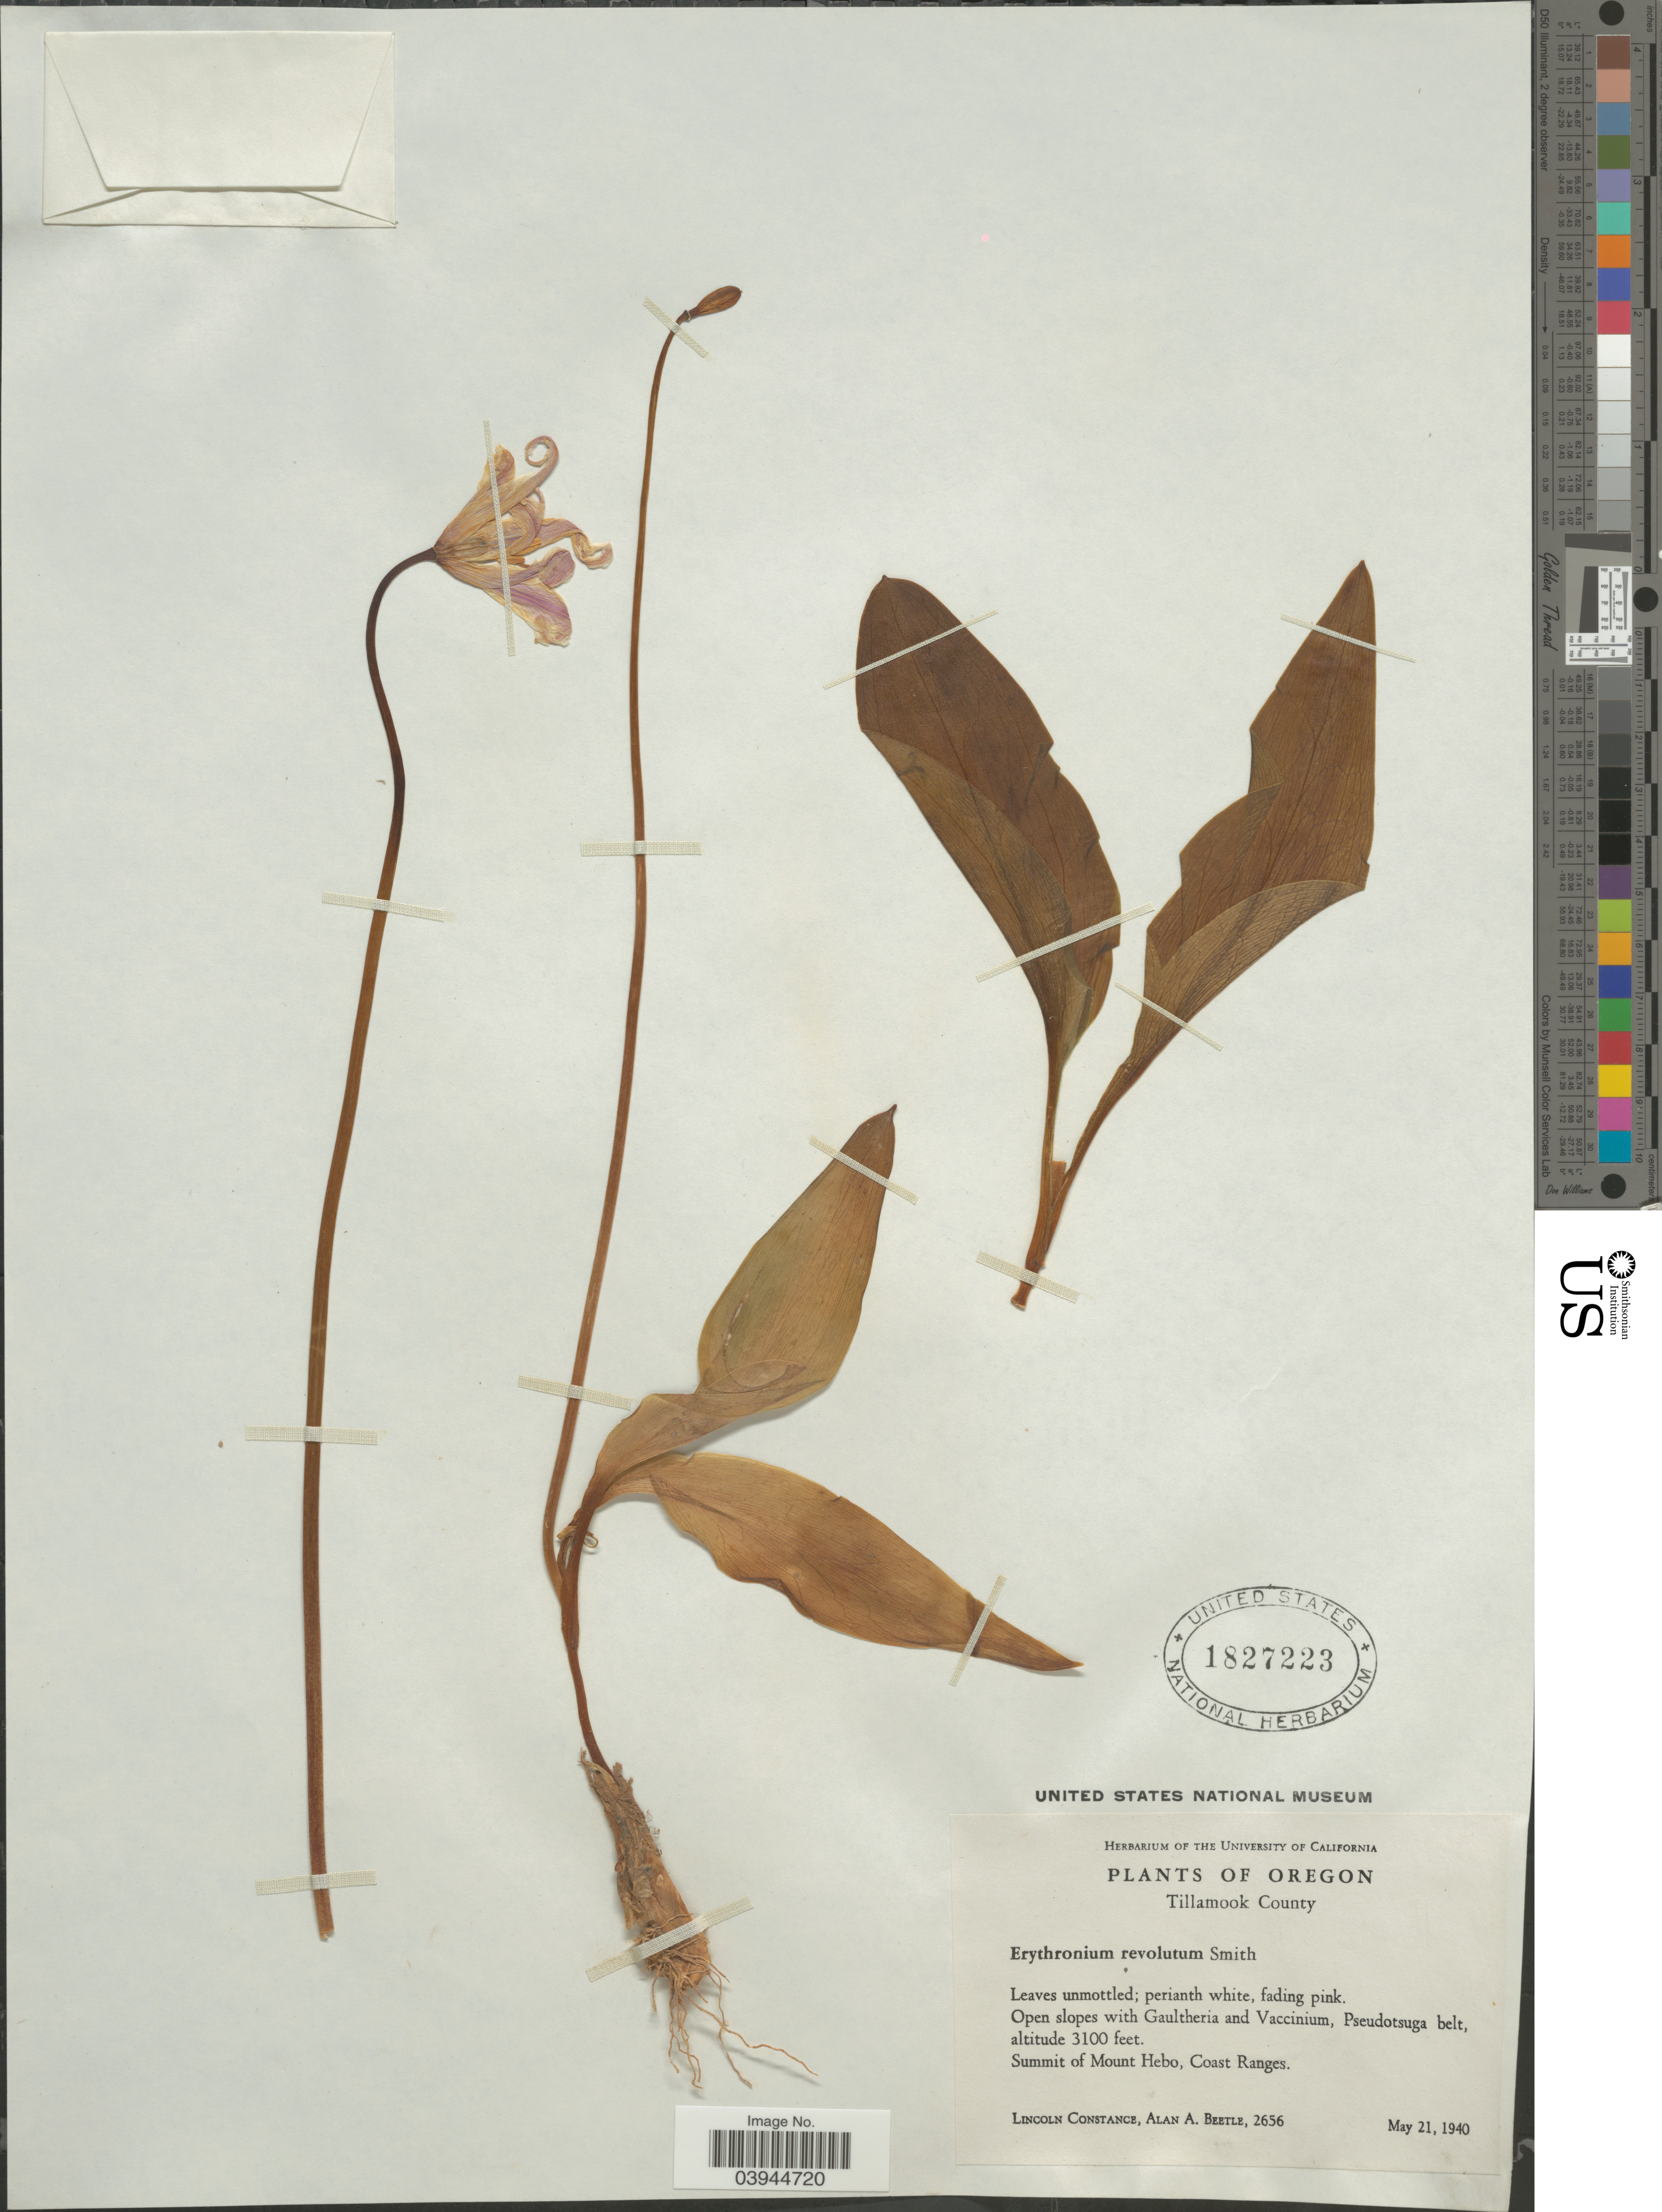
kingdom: Plantae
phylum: Tracheophyta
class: Liliopsida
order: Liliales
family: Liliaceae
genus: Erythronium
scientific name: Erythronium revolutum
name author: Sm.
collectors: L. Constance & A. A. Beetle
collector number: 2656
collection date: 1940-05-21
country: United States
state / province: Oregon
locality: Tillamook County. Summit of Mount Hebo, Coast Ranges.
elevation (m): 945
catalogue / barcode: US 1827223